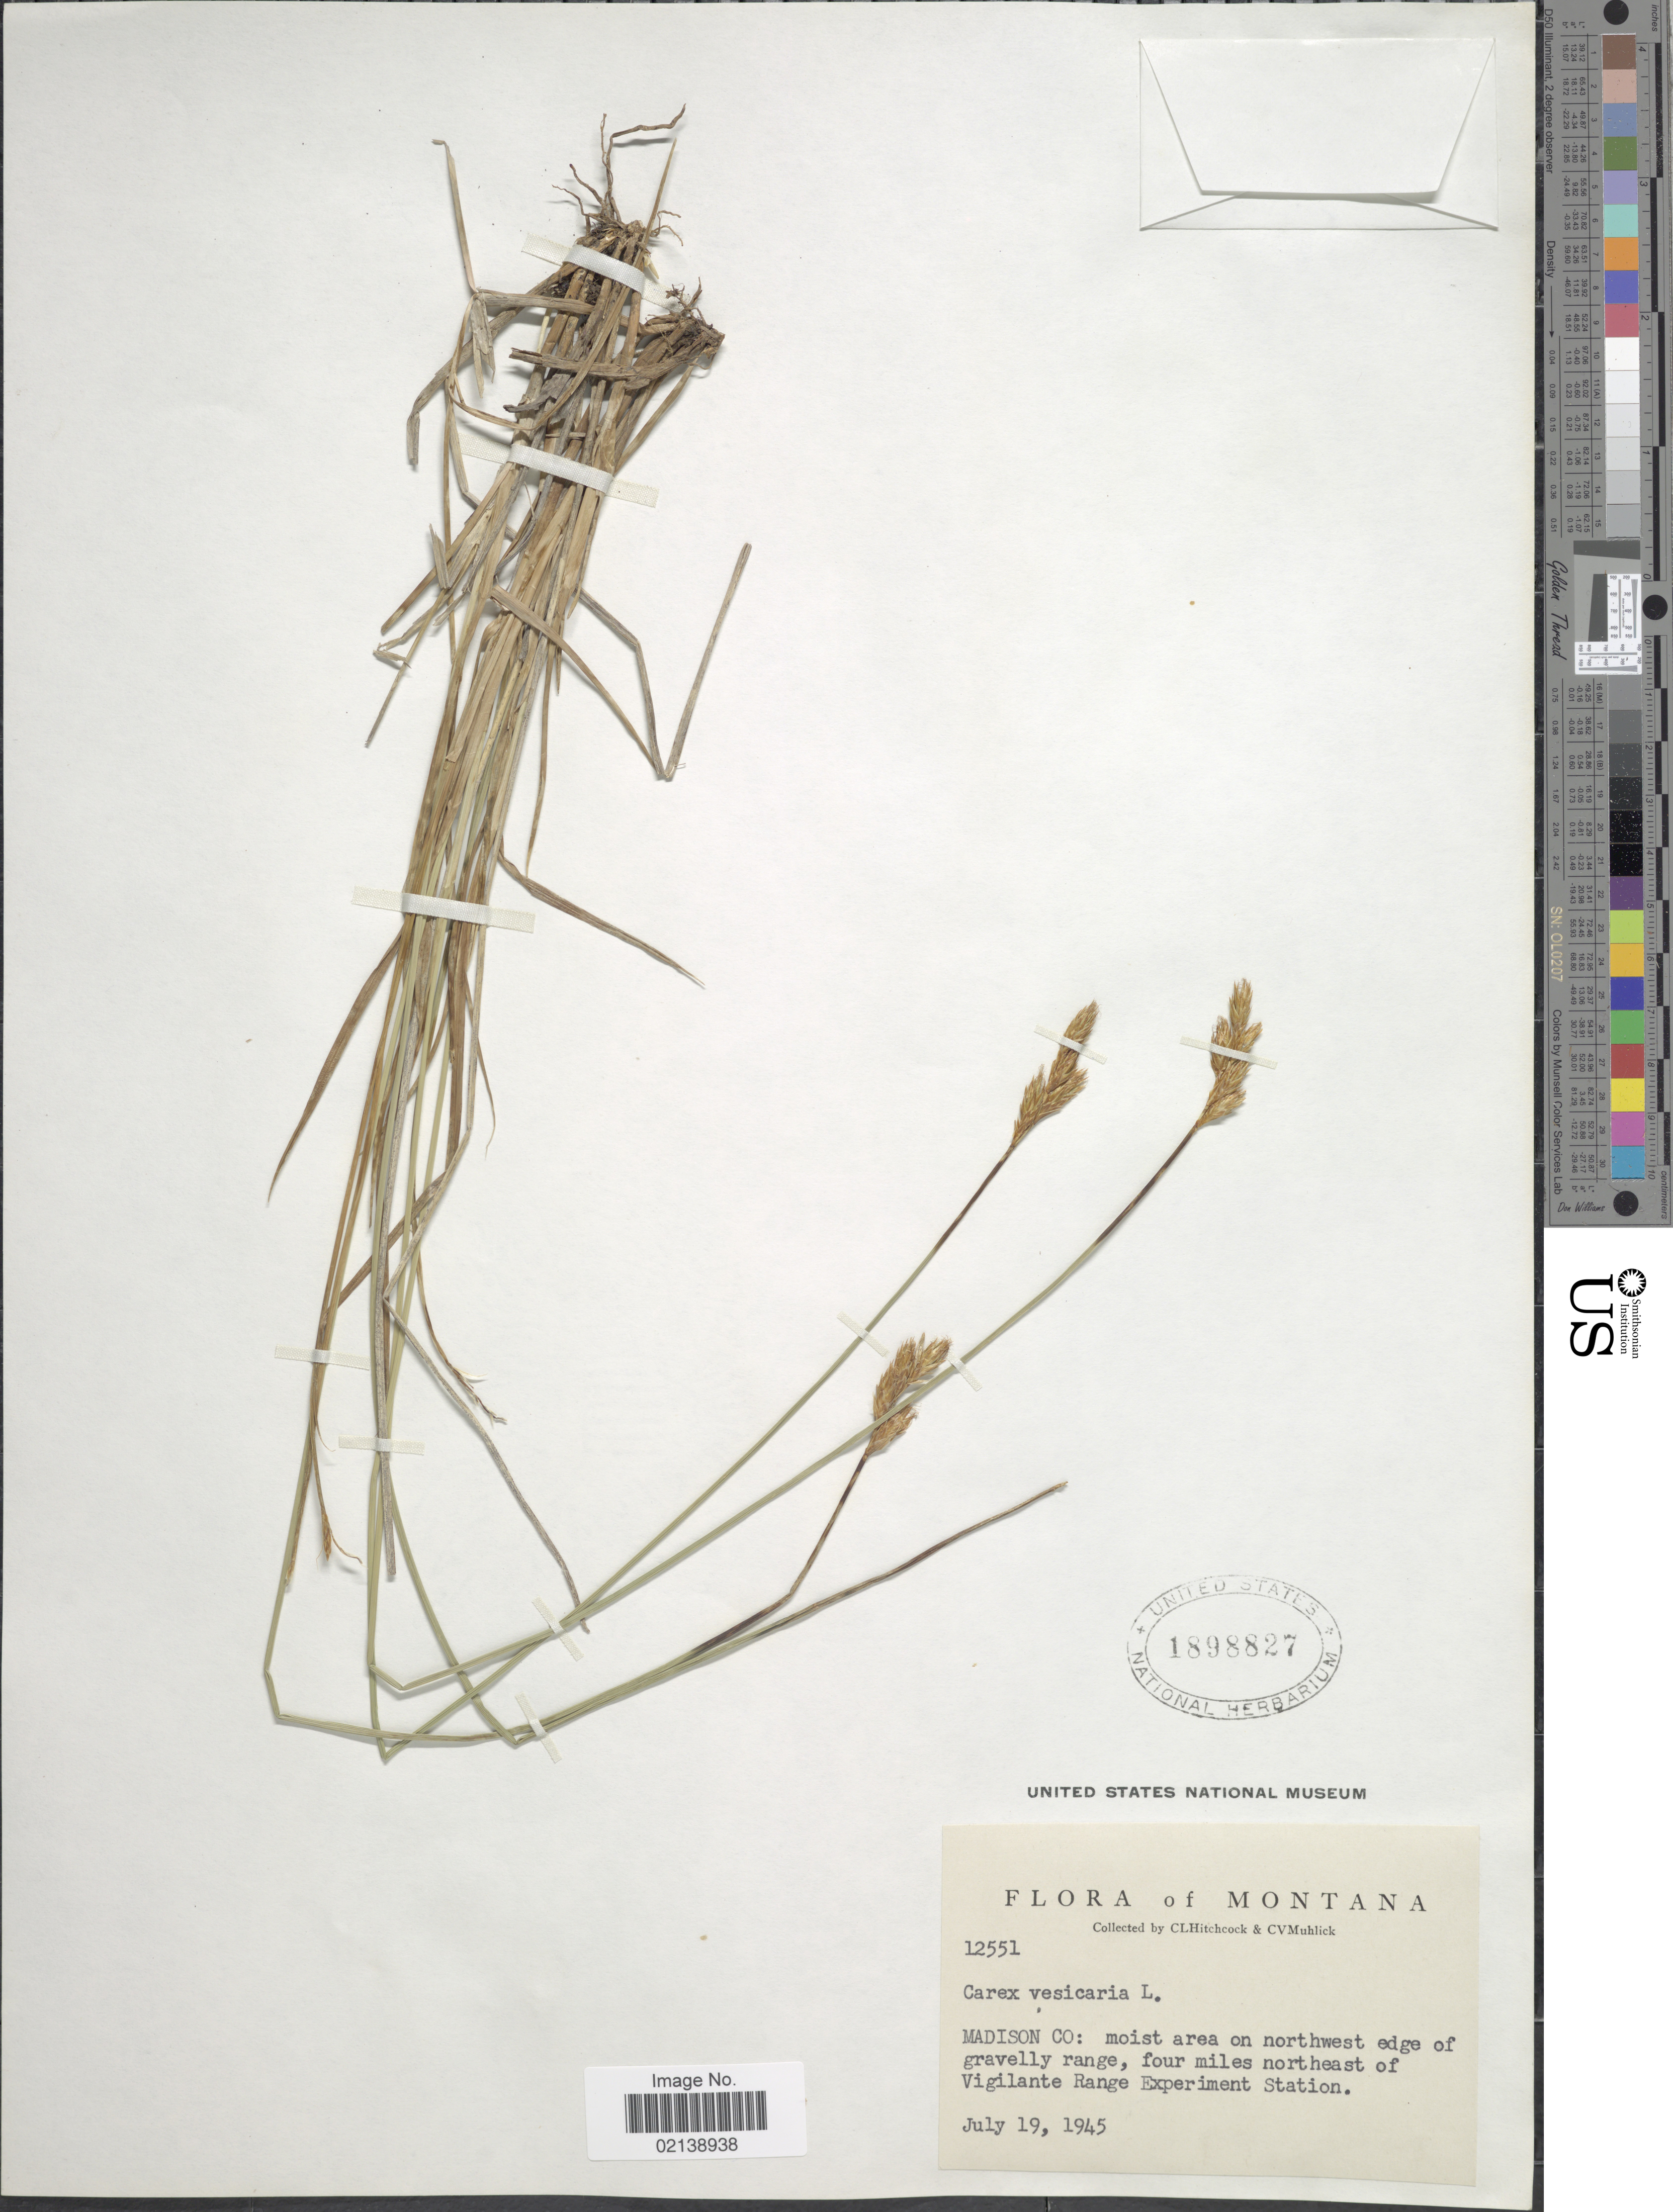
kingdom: Plantae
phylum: Tracheophyta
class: Liliopsida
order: Poales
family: Cyperaceae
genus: Carex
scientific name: Carex vesicaria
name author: L.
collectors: C. L. Hitchcock & C. V. Muhlick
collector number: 12551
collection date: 1945-07-19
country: United States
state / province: Montana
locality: Madison Co: moist area on northwest edge of gravelly range, four miles northeast of Vigilante Range Experiment Station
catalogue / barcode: US 1898827